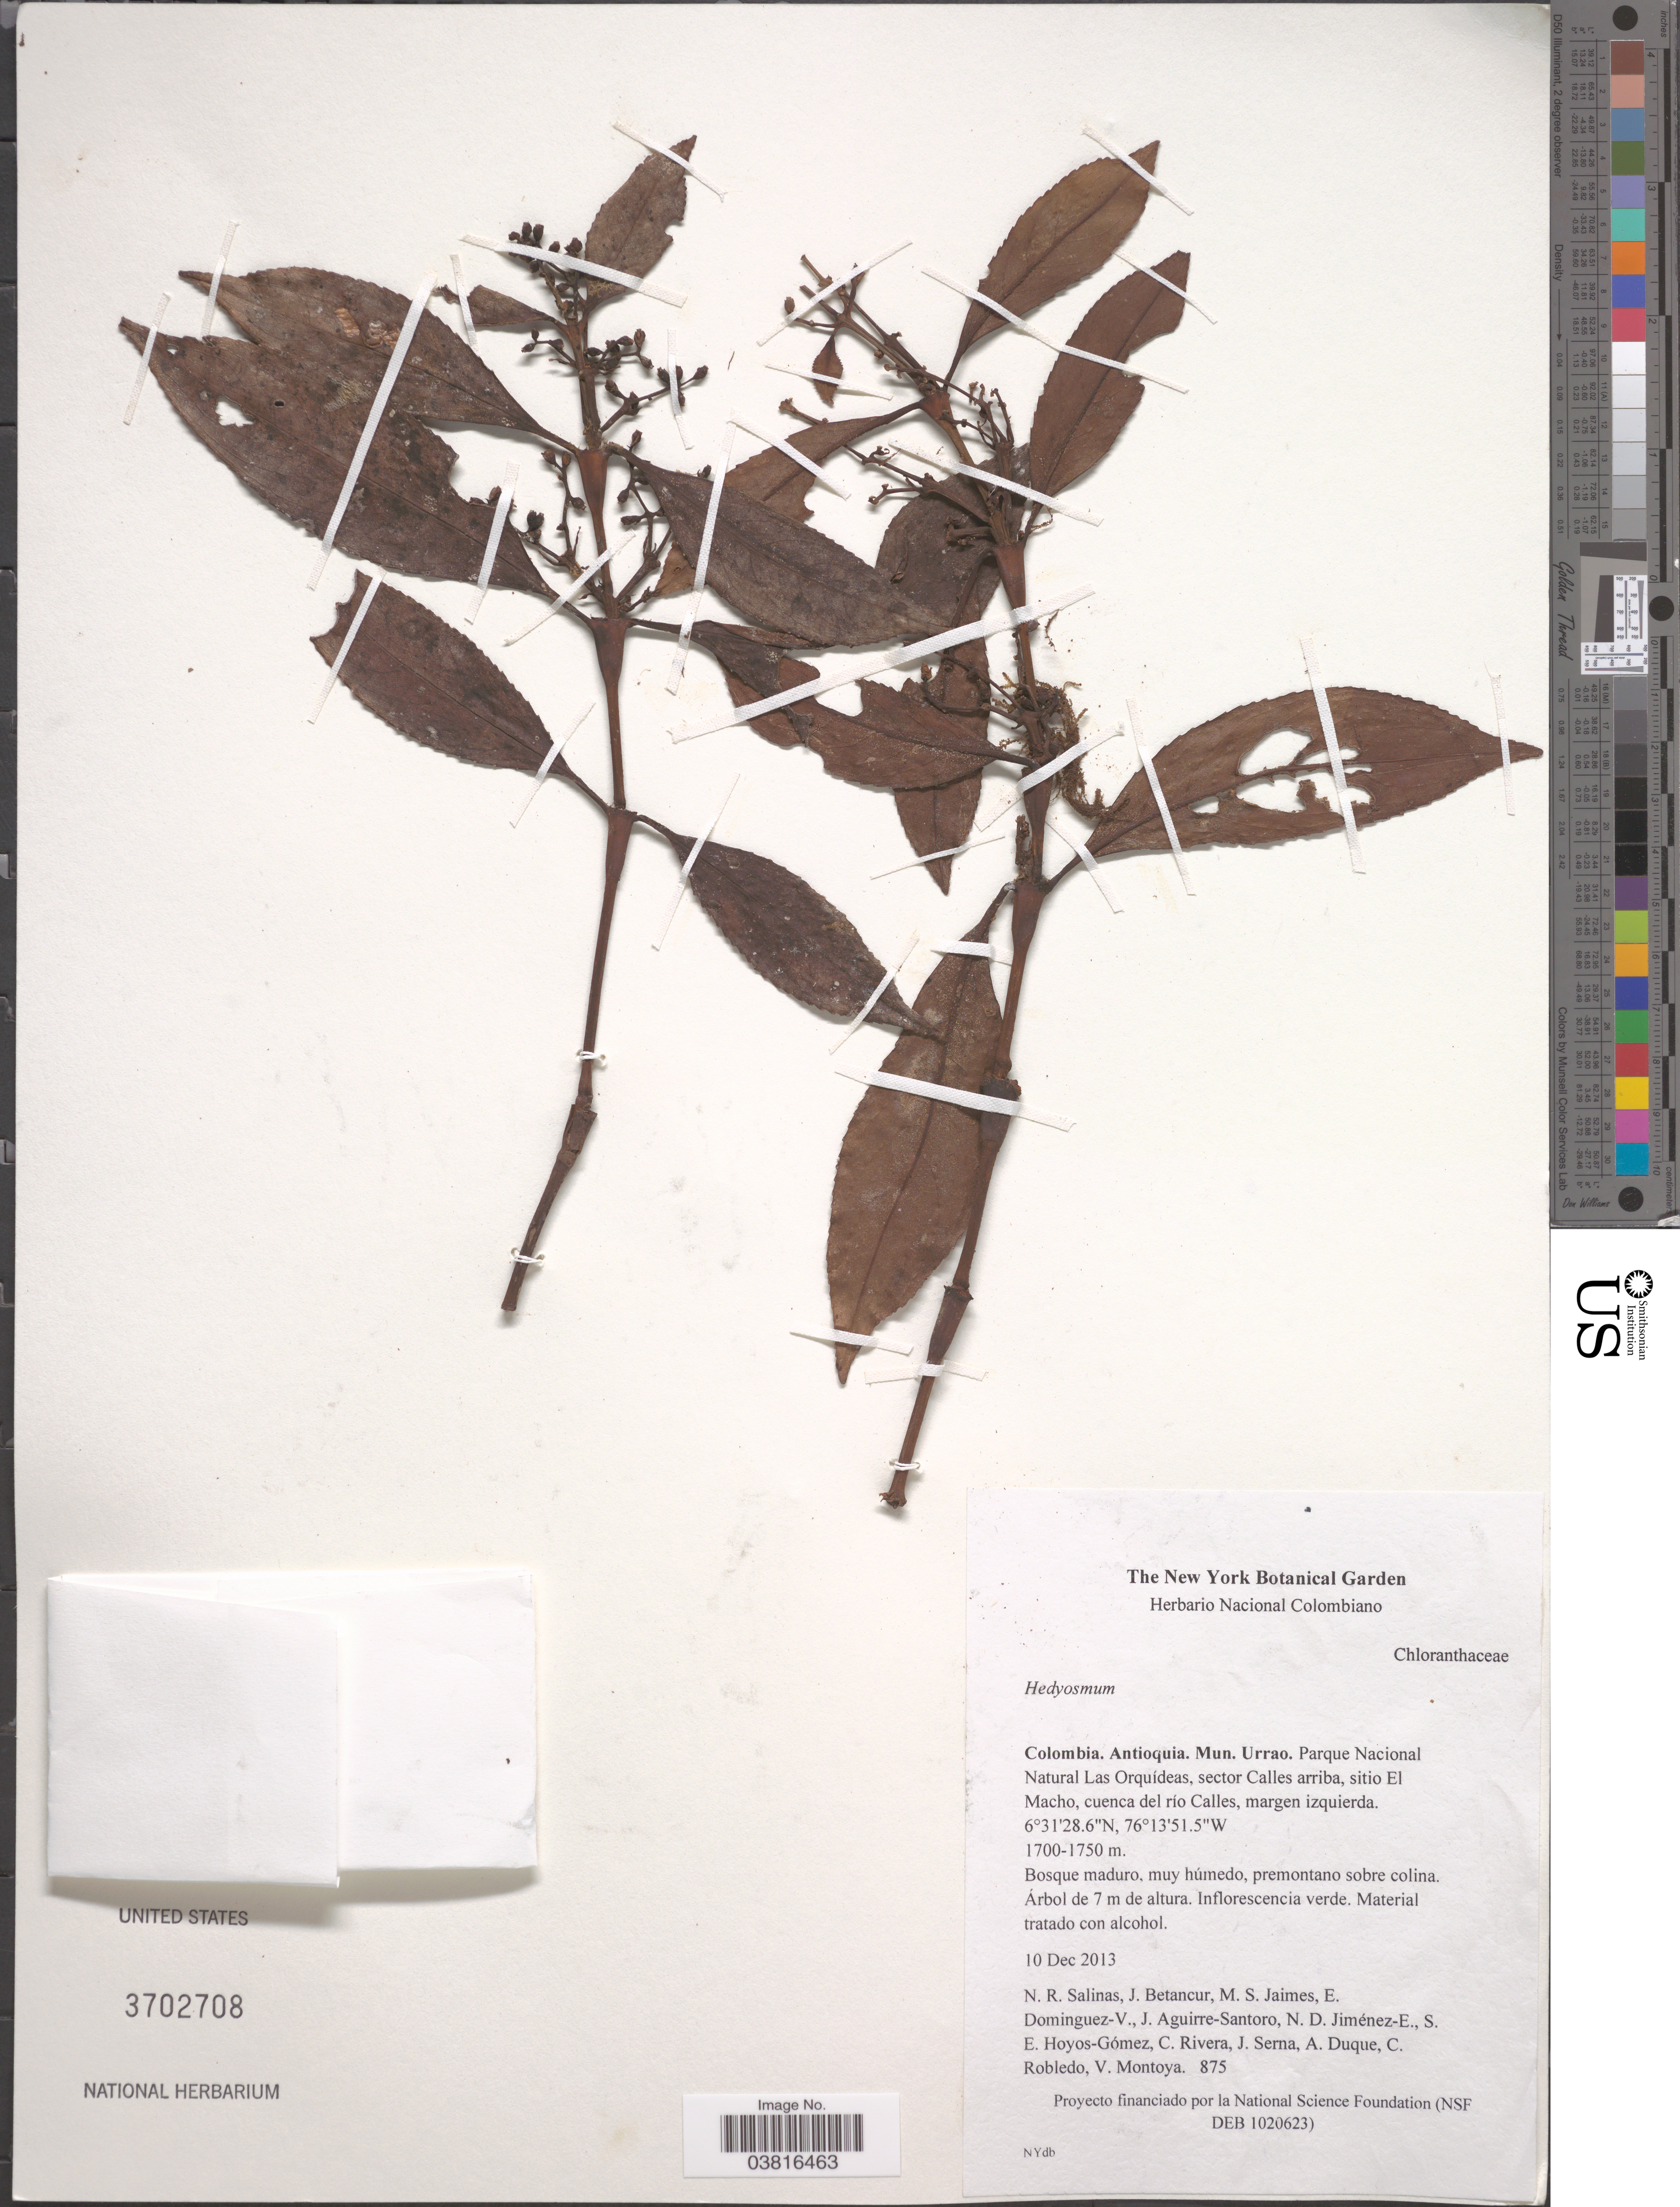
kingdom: Plantae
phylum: Tracheophyta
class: Magnoliopsida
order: Chloranthales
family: Chloranthaceae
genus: Hedyosmum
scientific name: Hedyosmum sp.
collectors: N. Salinas, J. Betancur, M. Jaimes, E. Dominguez-V. & et al.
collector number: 875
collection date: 2013-12-10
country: Colombia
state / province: Antioquia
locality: Mun. Urrao. Parque Nacional Natural Las Orquídeas, sector Callas arriba, sitio El Macho, cuenca del río Calles, margen izquierda.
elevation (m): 1700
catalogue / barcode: US 3702708